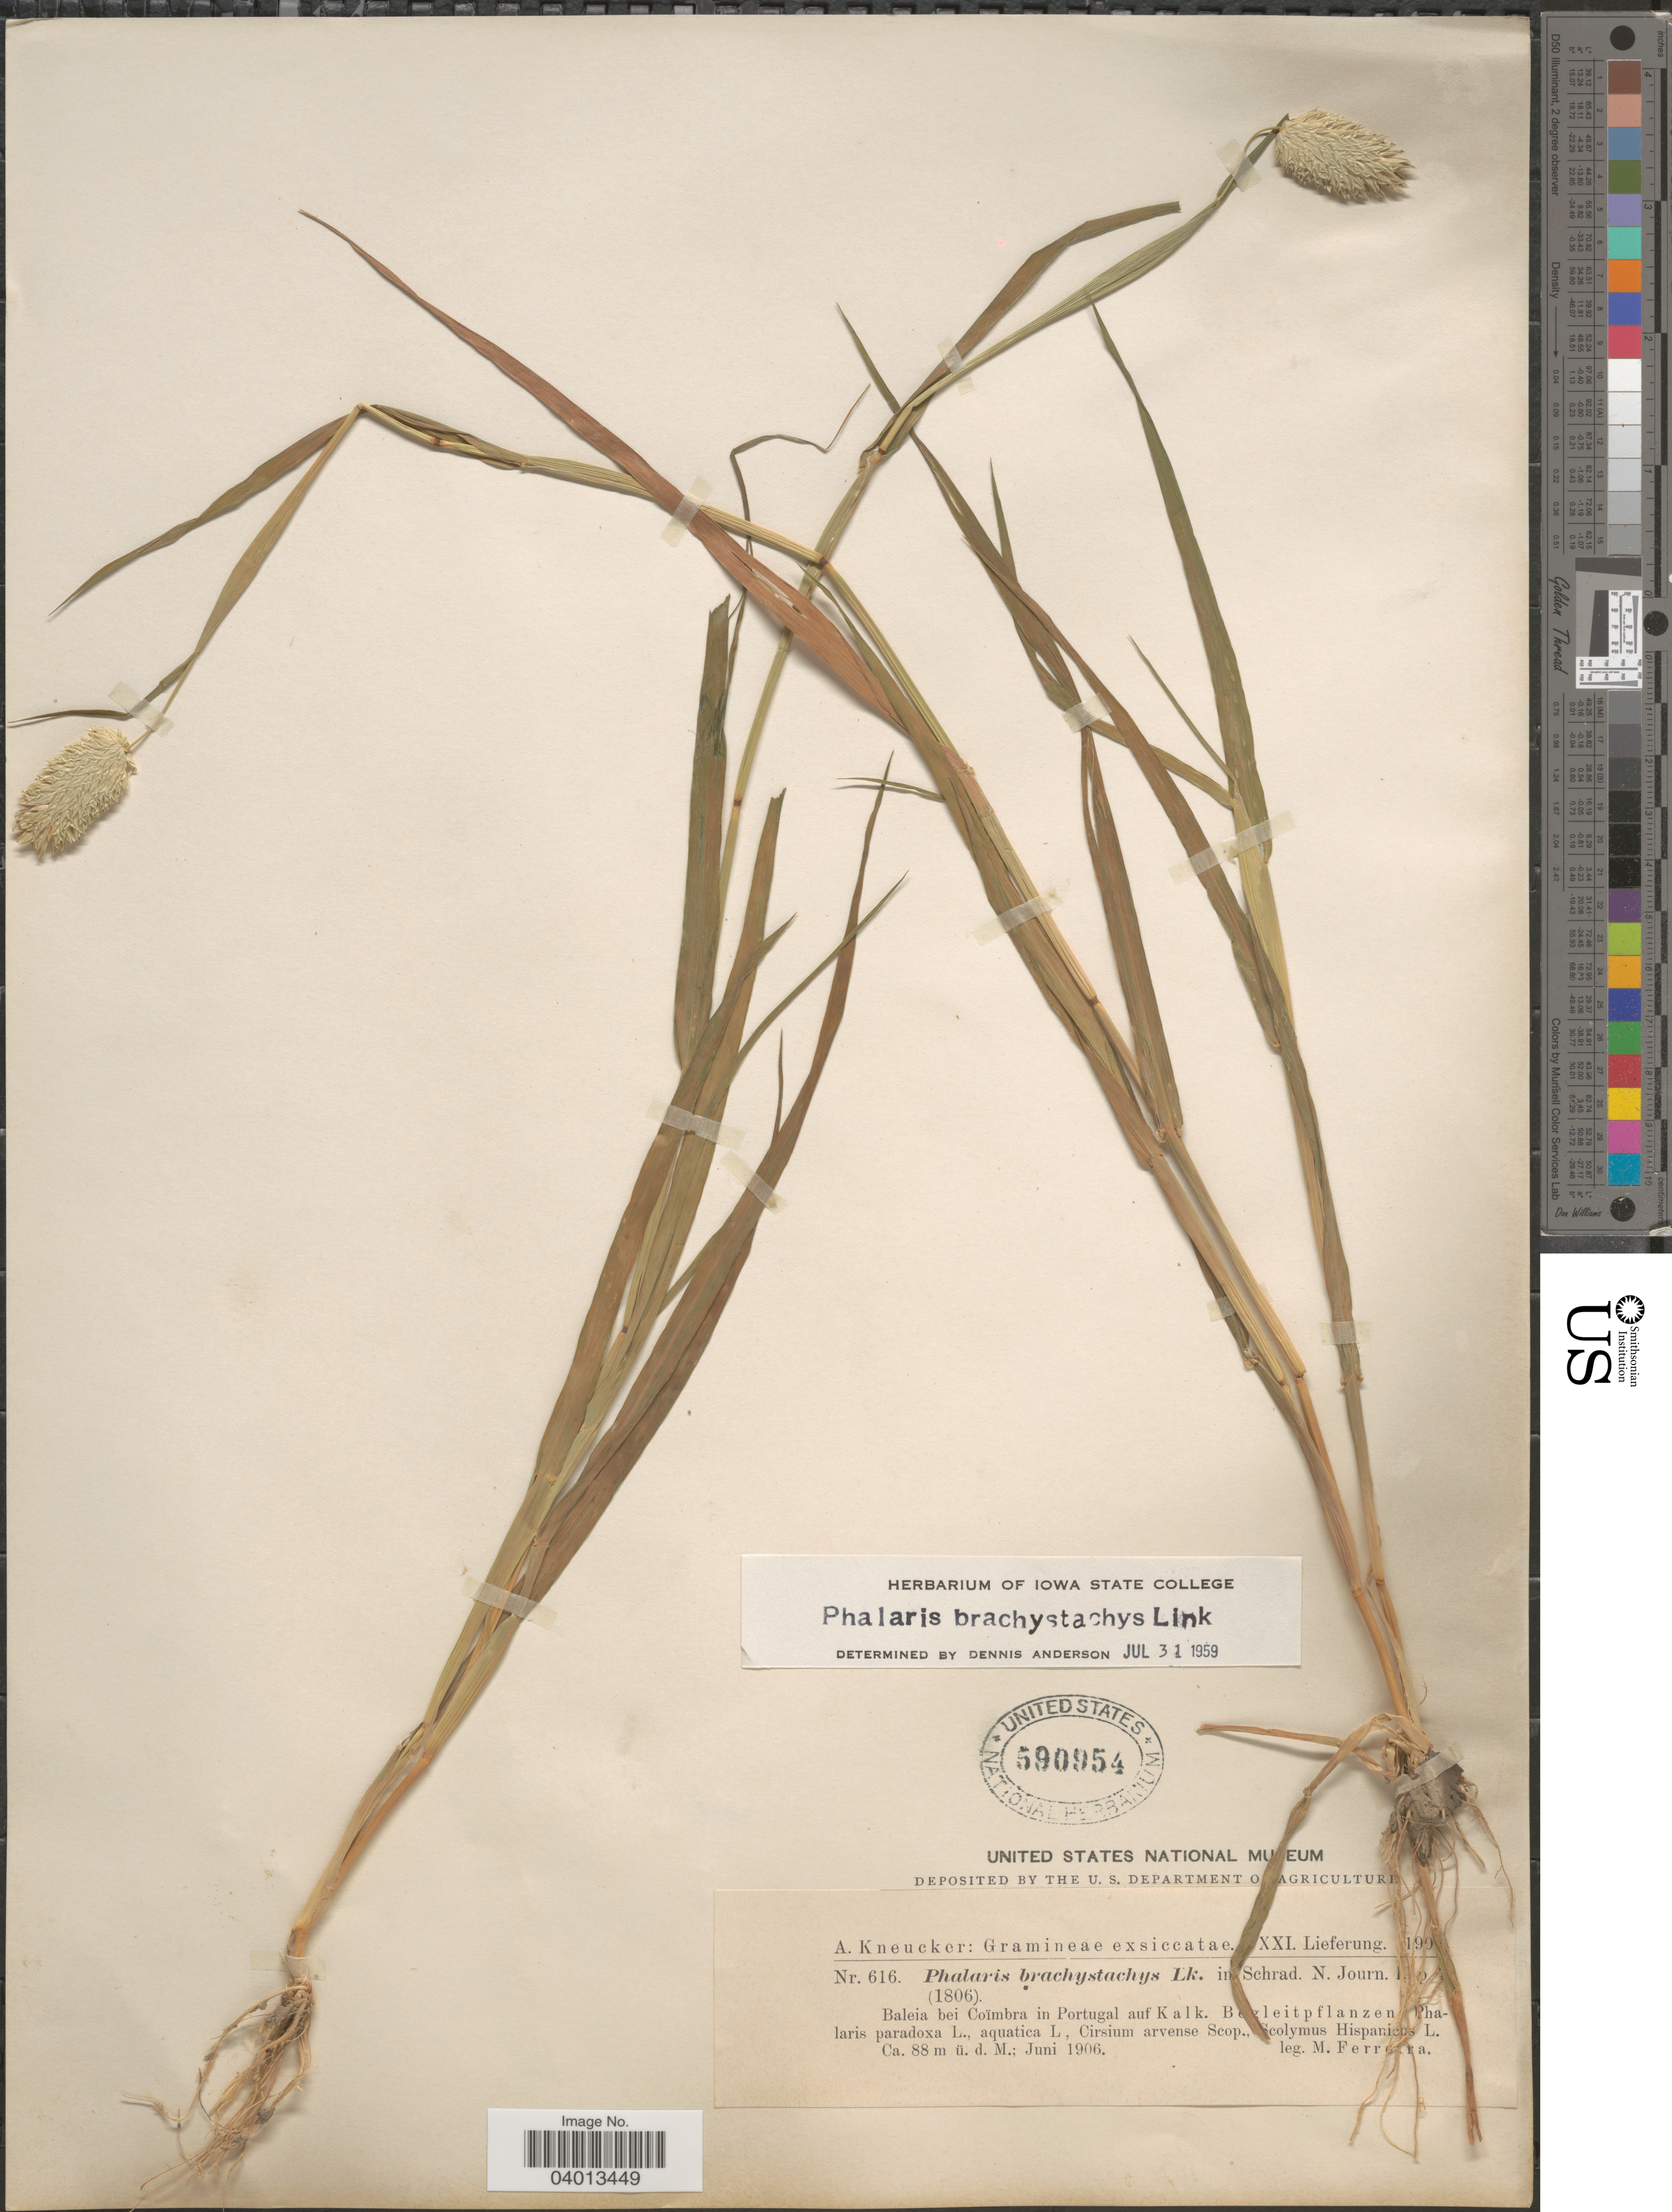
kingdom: Plantae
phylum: Tracheophyta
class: Liliopsida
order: Poales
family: Poaceae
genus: Phalaris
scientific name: Phalaris brachystachys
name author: Link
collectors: M. Ferreira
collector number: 616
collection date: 1906-06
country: Portugal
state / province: Coimbra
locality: Baleia bei Coïmbra in Portugal auf Kalk.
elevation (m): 88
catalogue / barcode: US 590954